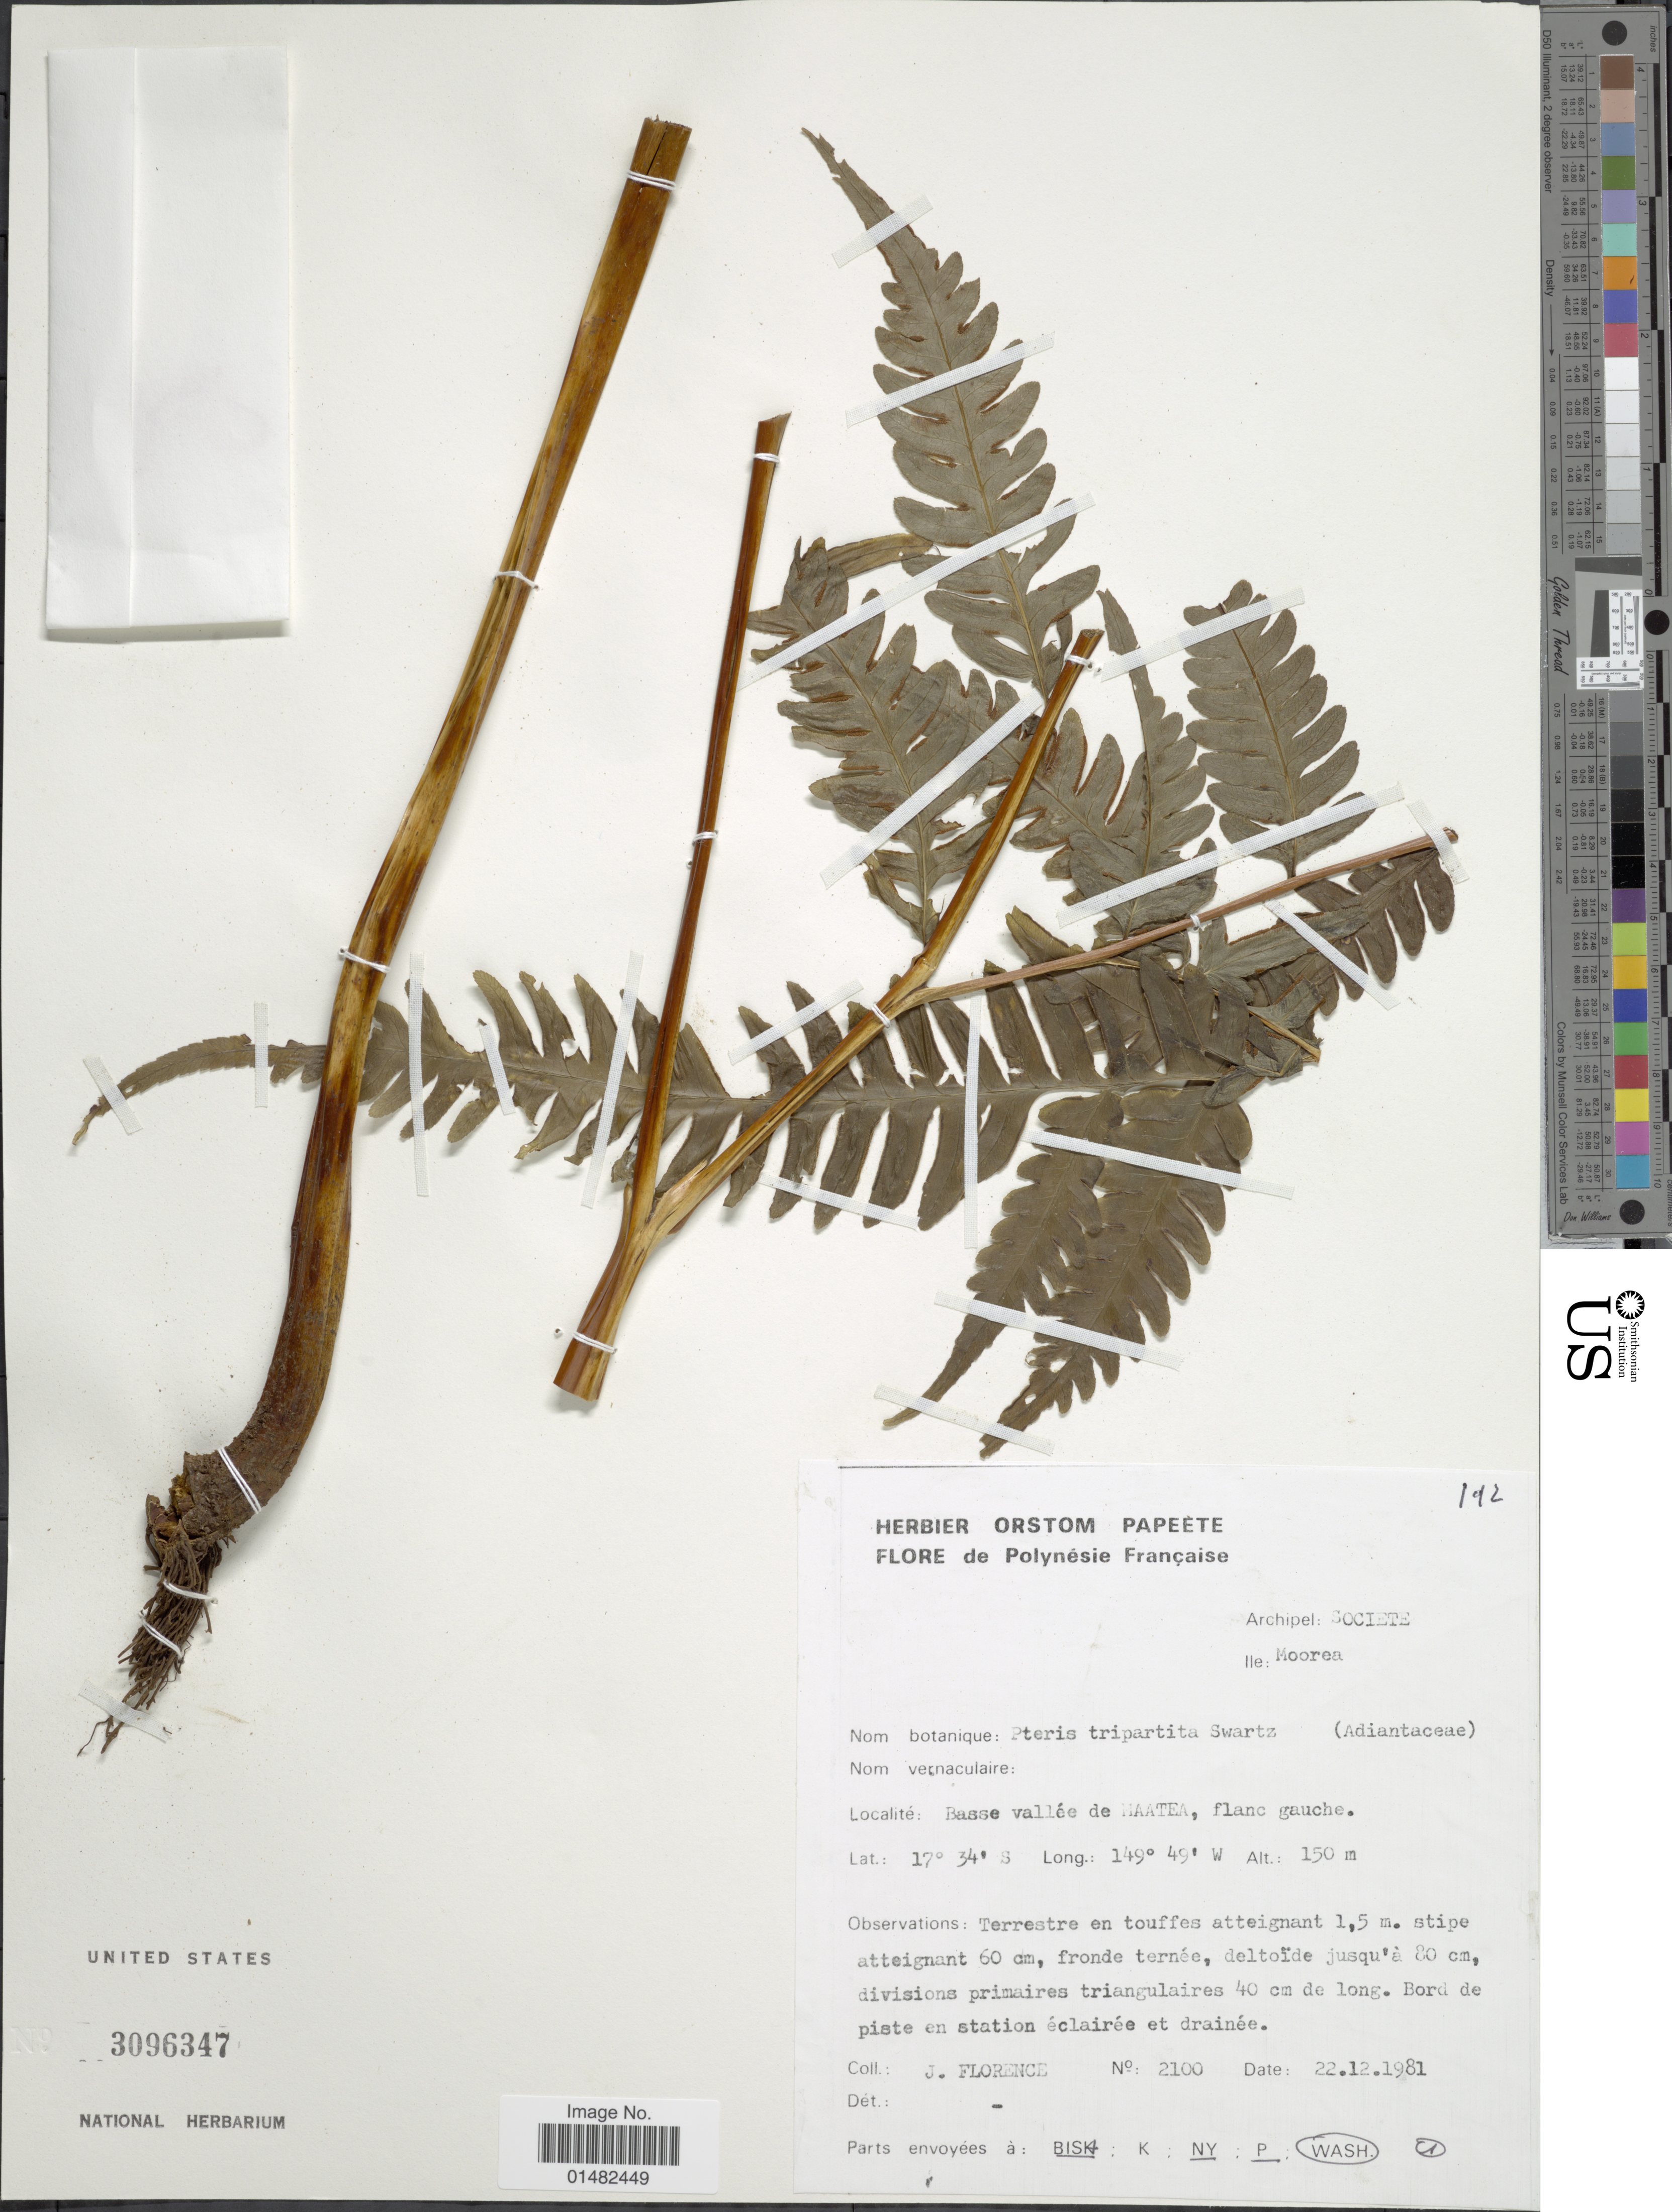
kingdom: Plantae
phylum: Tracheophyta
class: Polypodiopsida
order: Polypodiales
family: Pteridaceae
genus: Pteris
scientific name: Pteris tripartita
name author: Sw.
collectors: J. Florence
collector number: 2100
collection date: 1981-12-22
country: French Polynesia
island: Moorea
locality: Archipel: Societe, Ile: Moorea, Basse vallée de Maatea, flanc gauche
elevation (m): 150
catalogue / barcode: US 3096347